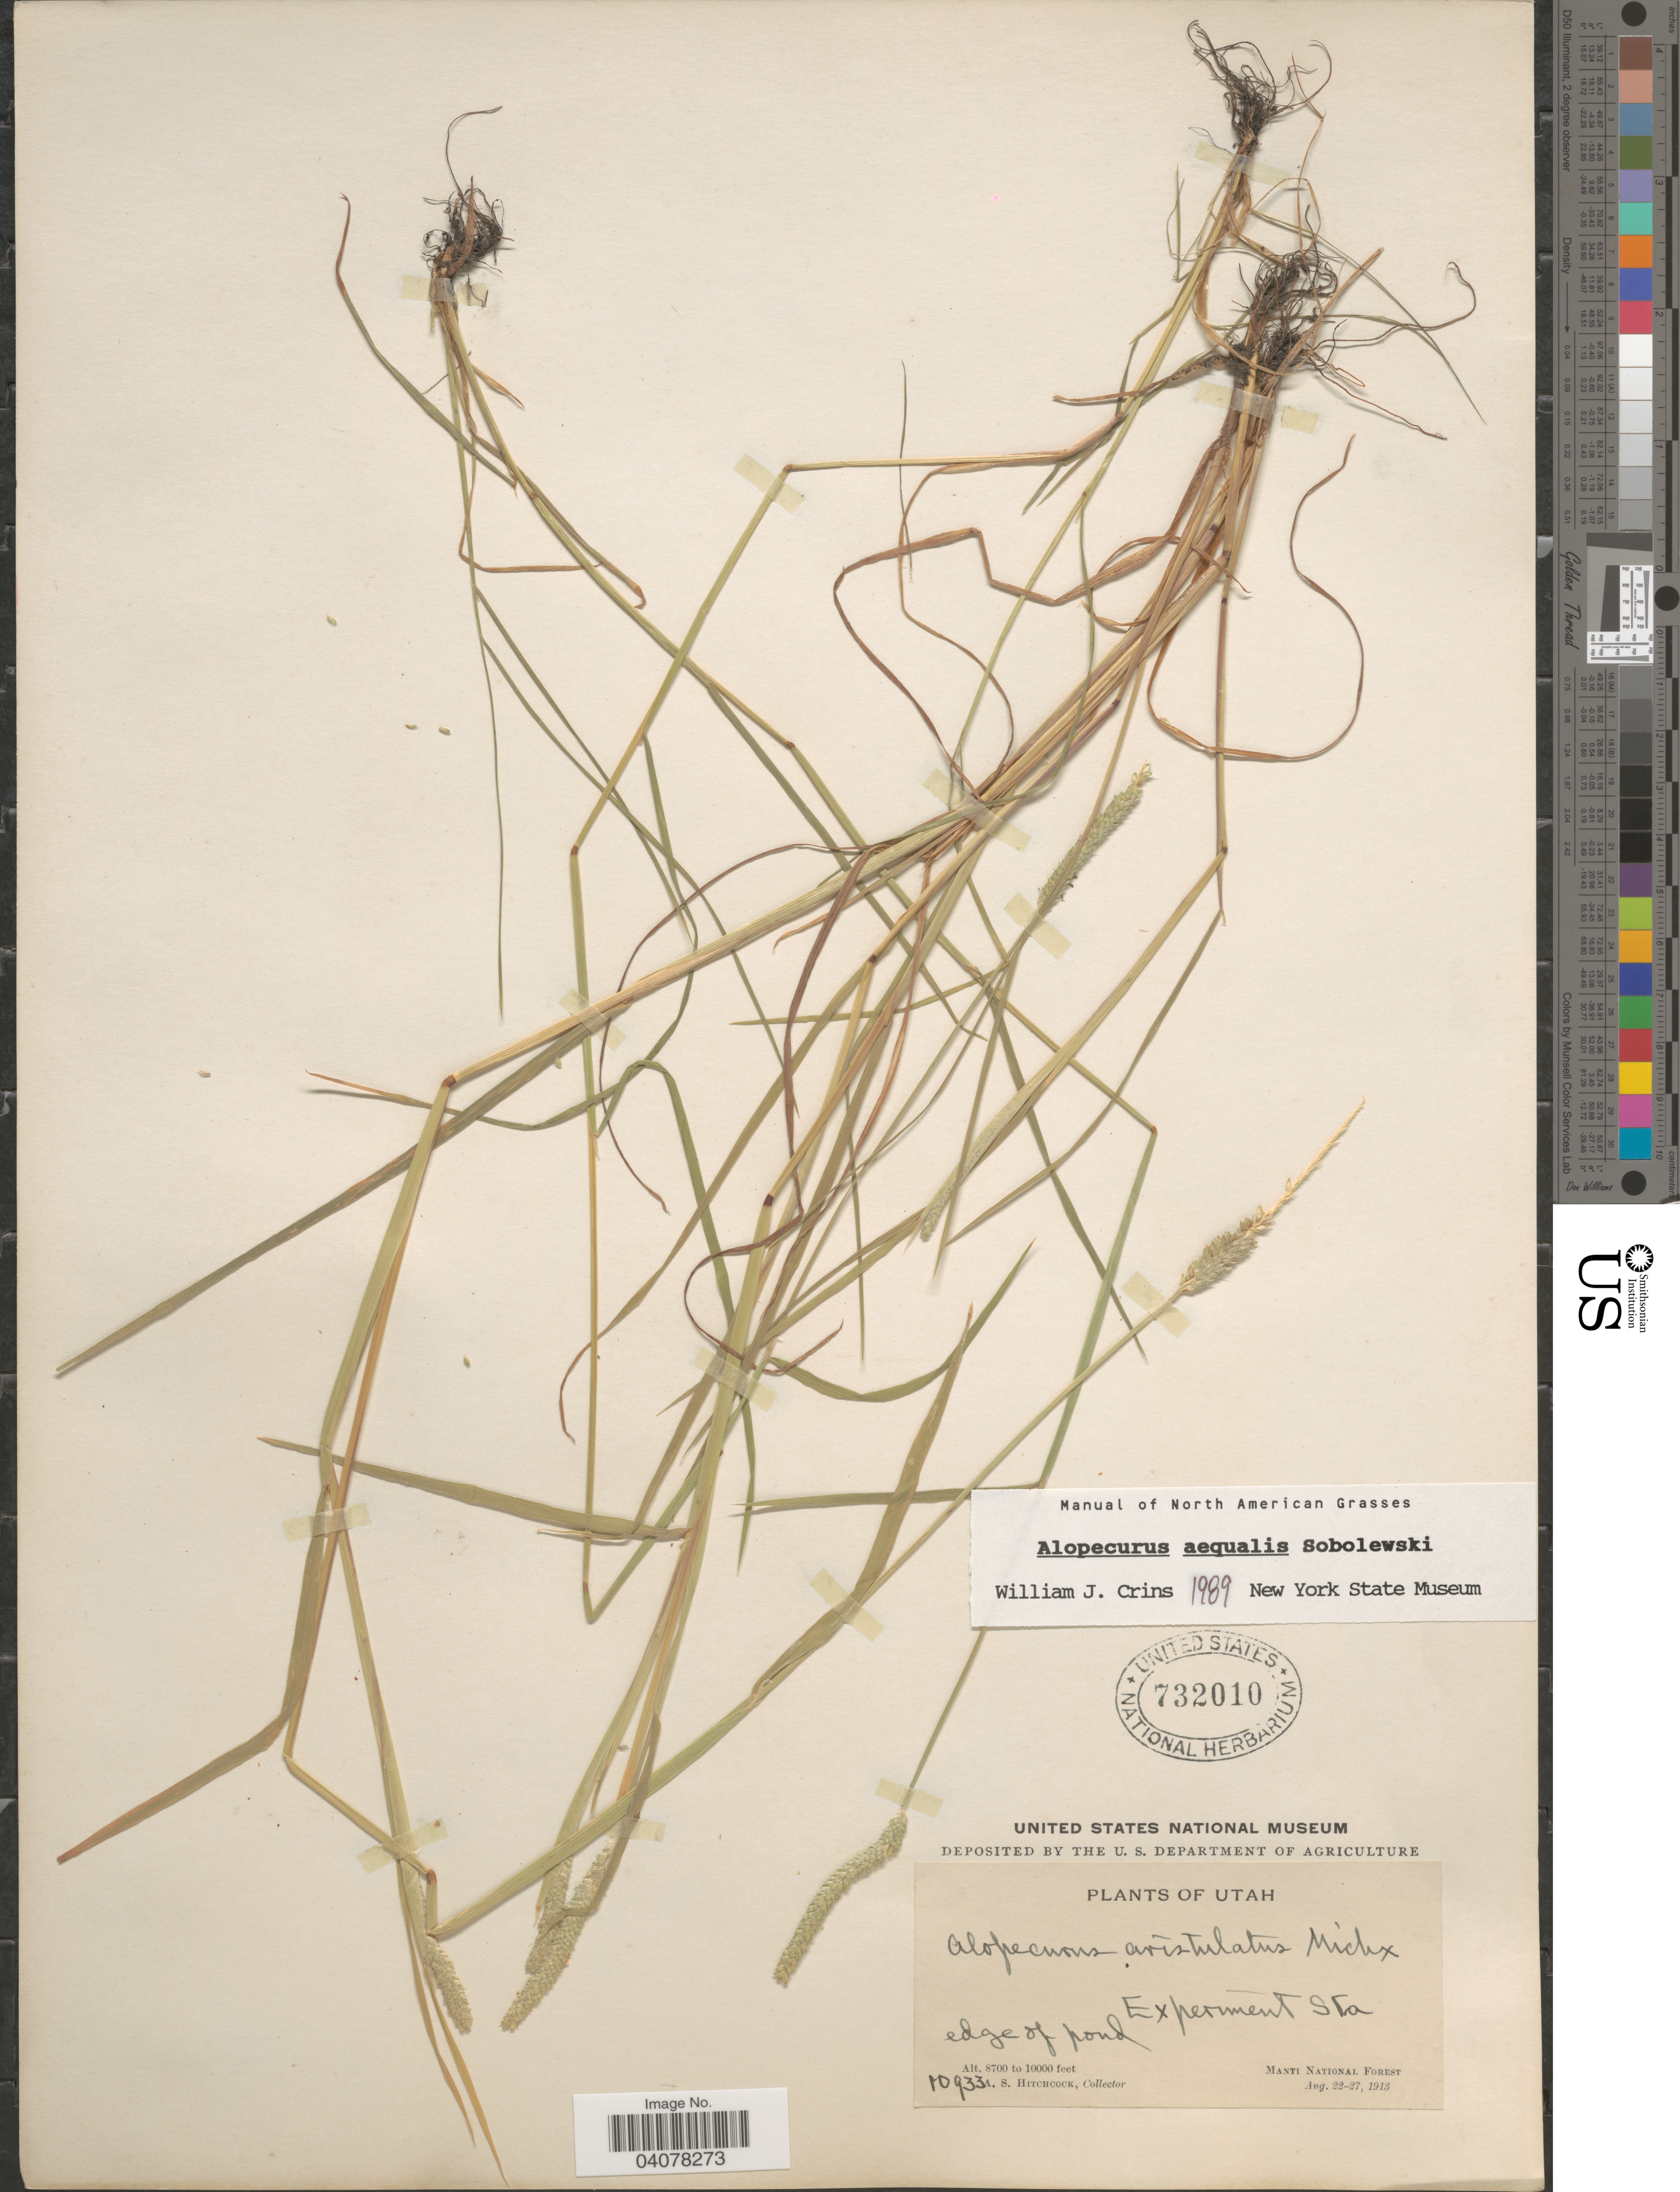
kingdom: Plantae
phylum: Tracheophyta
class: Liliopsida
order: Poales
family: Poaceae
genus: Alopecurus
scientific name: Alopecurus aequalis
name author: Sobol.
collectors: A. S. Hitchcock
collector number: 10933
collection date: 1913-08-22/1913-08-27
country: United States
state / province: Utah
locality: Experiment Sta. Edge of pond. Manti National Forest.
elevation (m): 2652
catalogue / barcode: US 732010